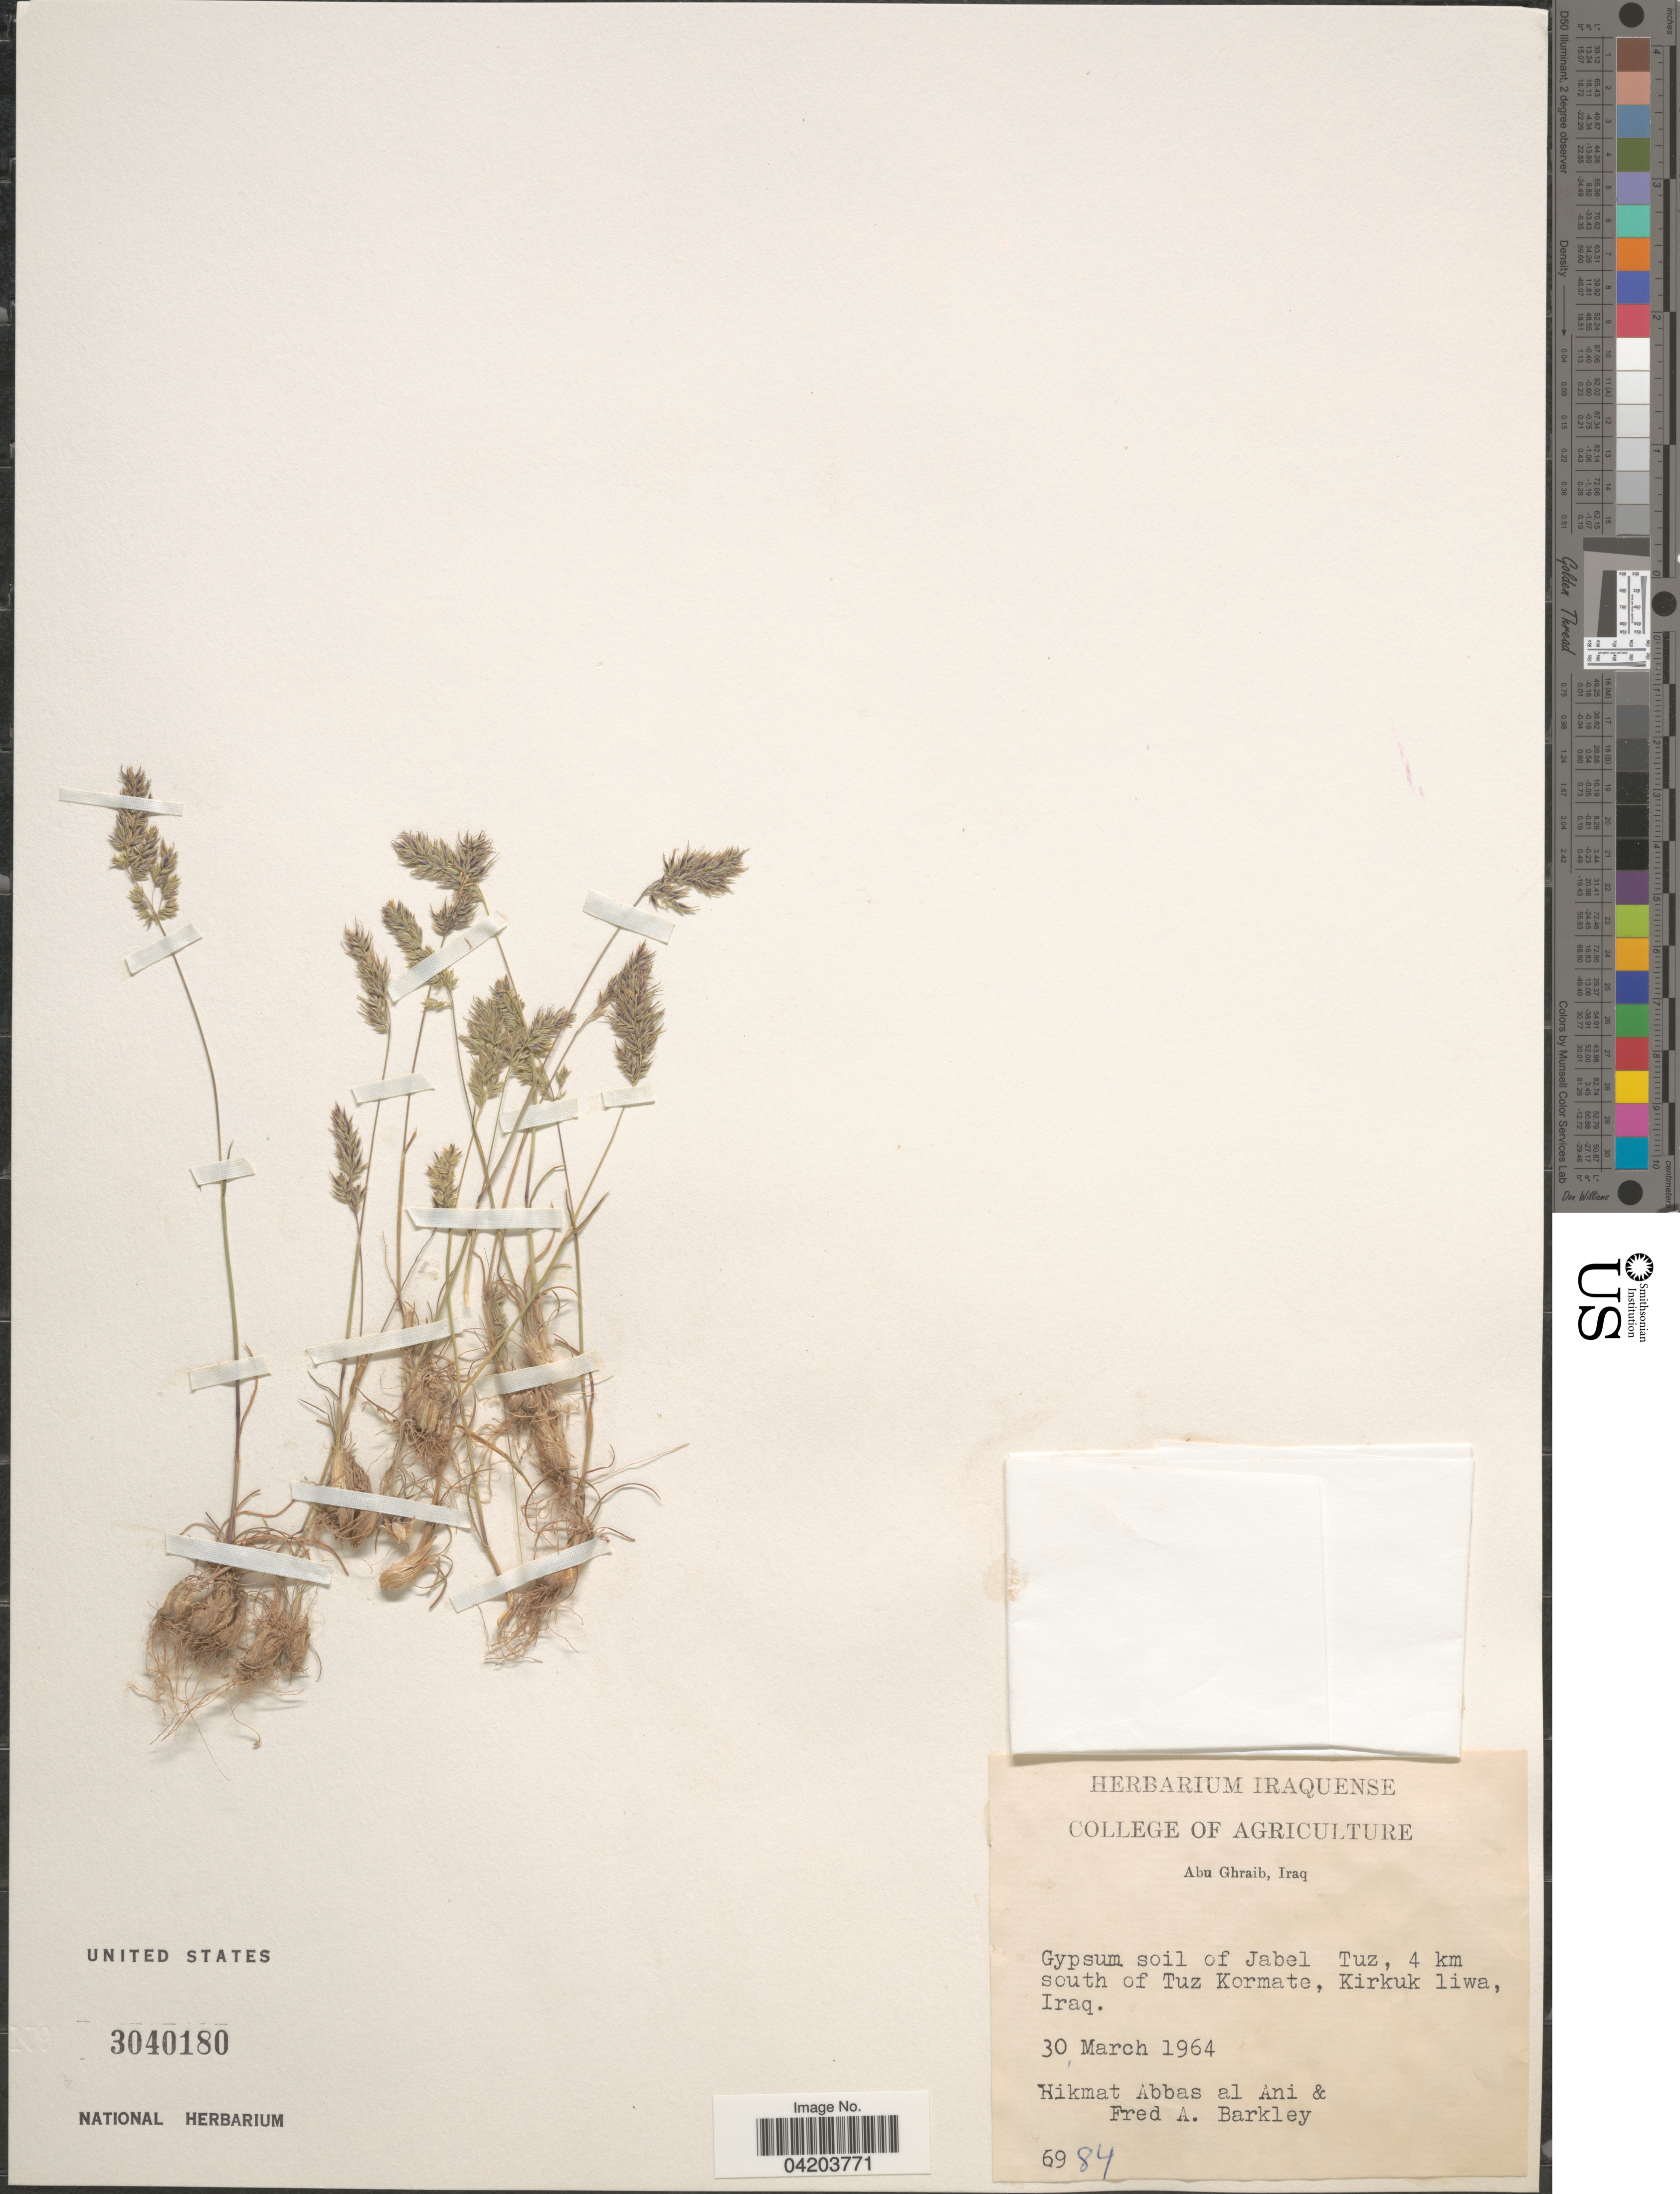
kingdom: Plantae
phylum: Tracheophyta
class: Liliopsida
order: Poales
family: Poaceae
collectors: H. Abbas al Ani & F. A. Barkley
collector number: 6984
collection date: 1964-03-30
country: Iraq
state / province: Kirkūk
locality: Abu Ghraib. Gypsum soil of Jabel Tuz, 4 km south of Tuz Kormate, Kirkuk Liwa.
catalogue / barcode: US 3040180